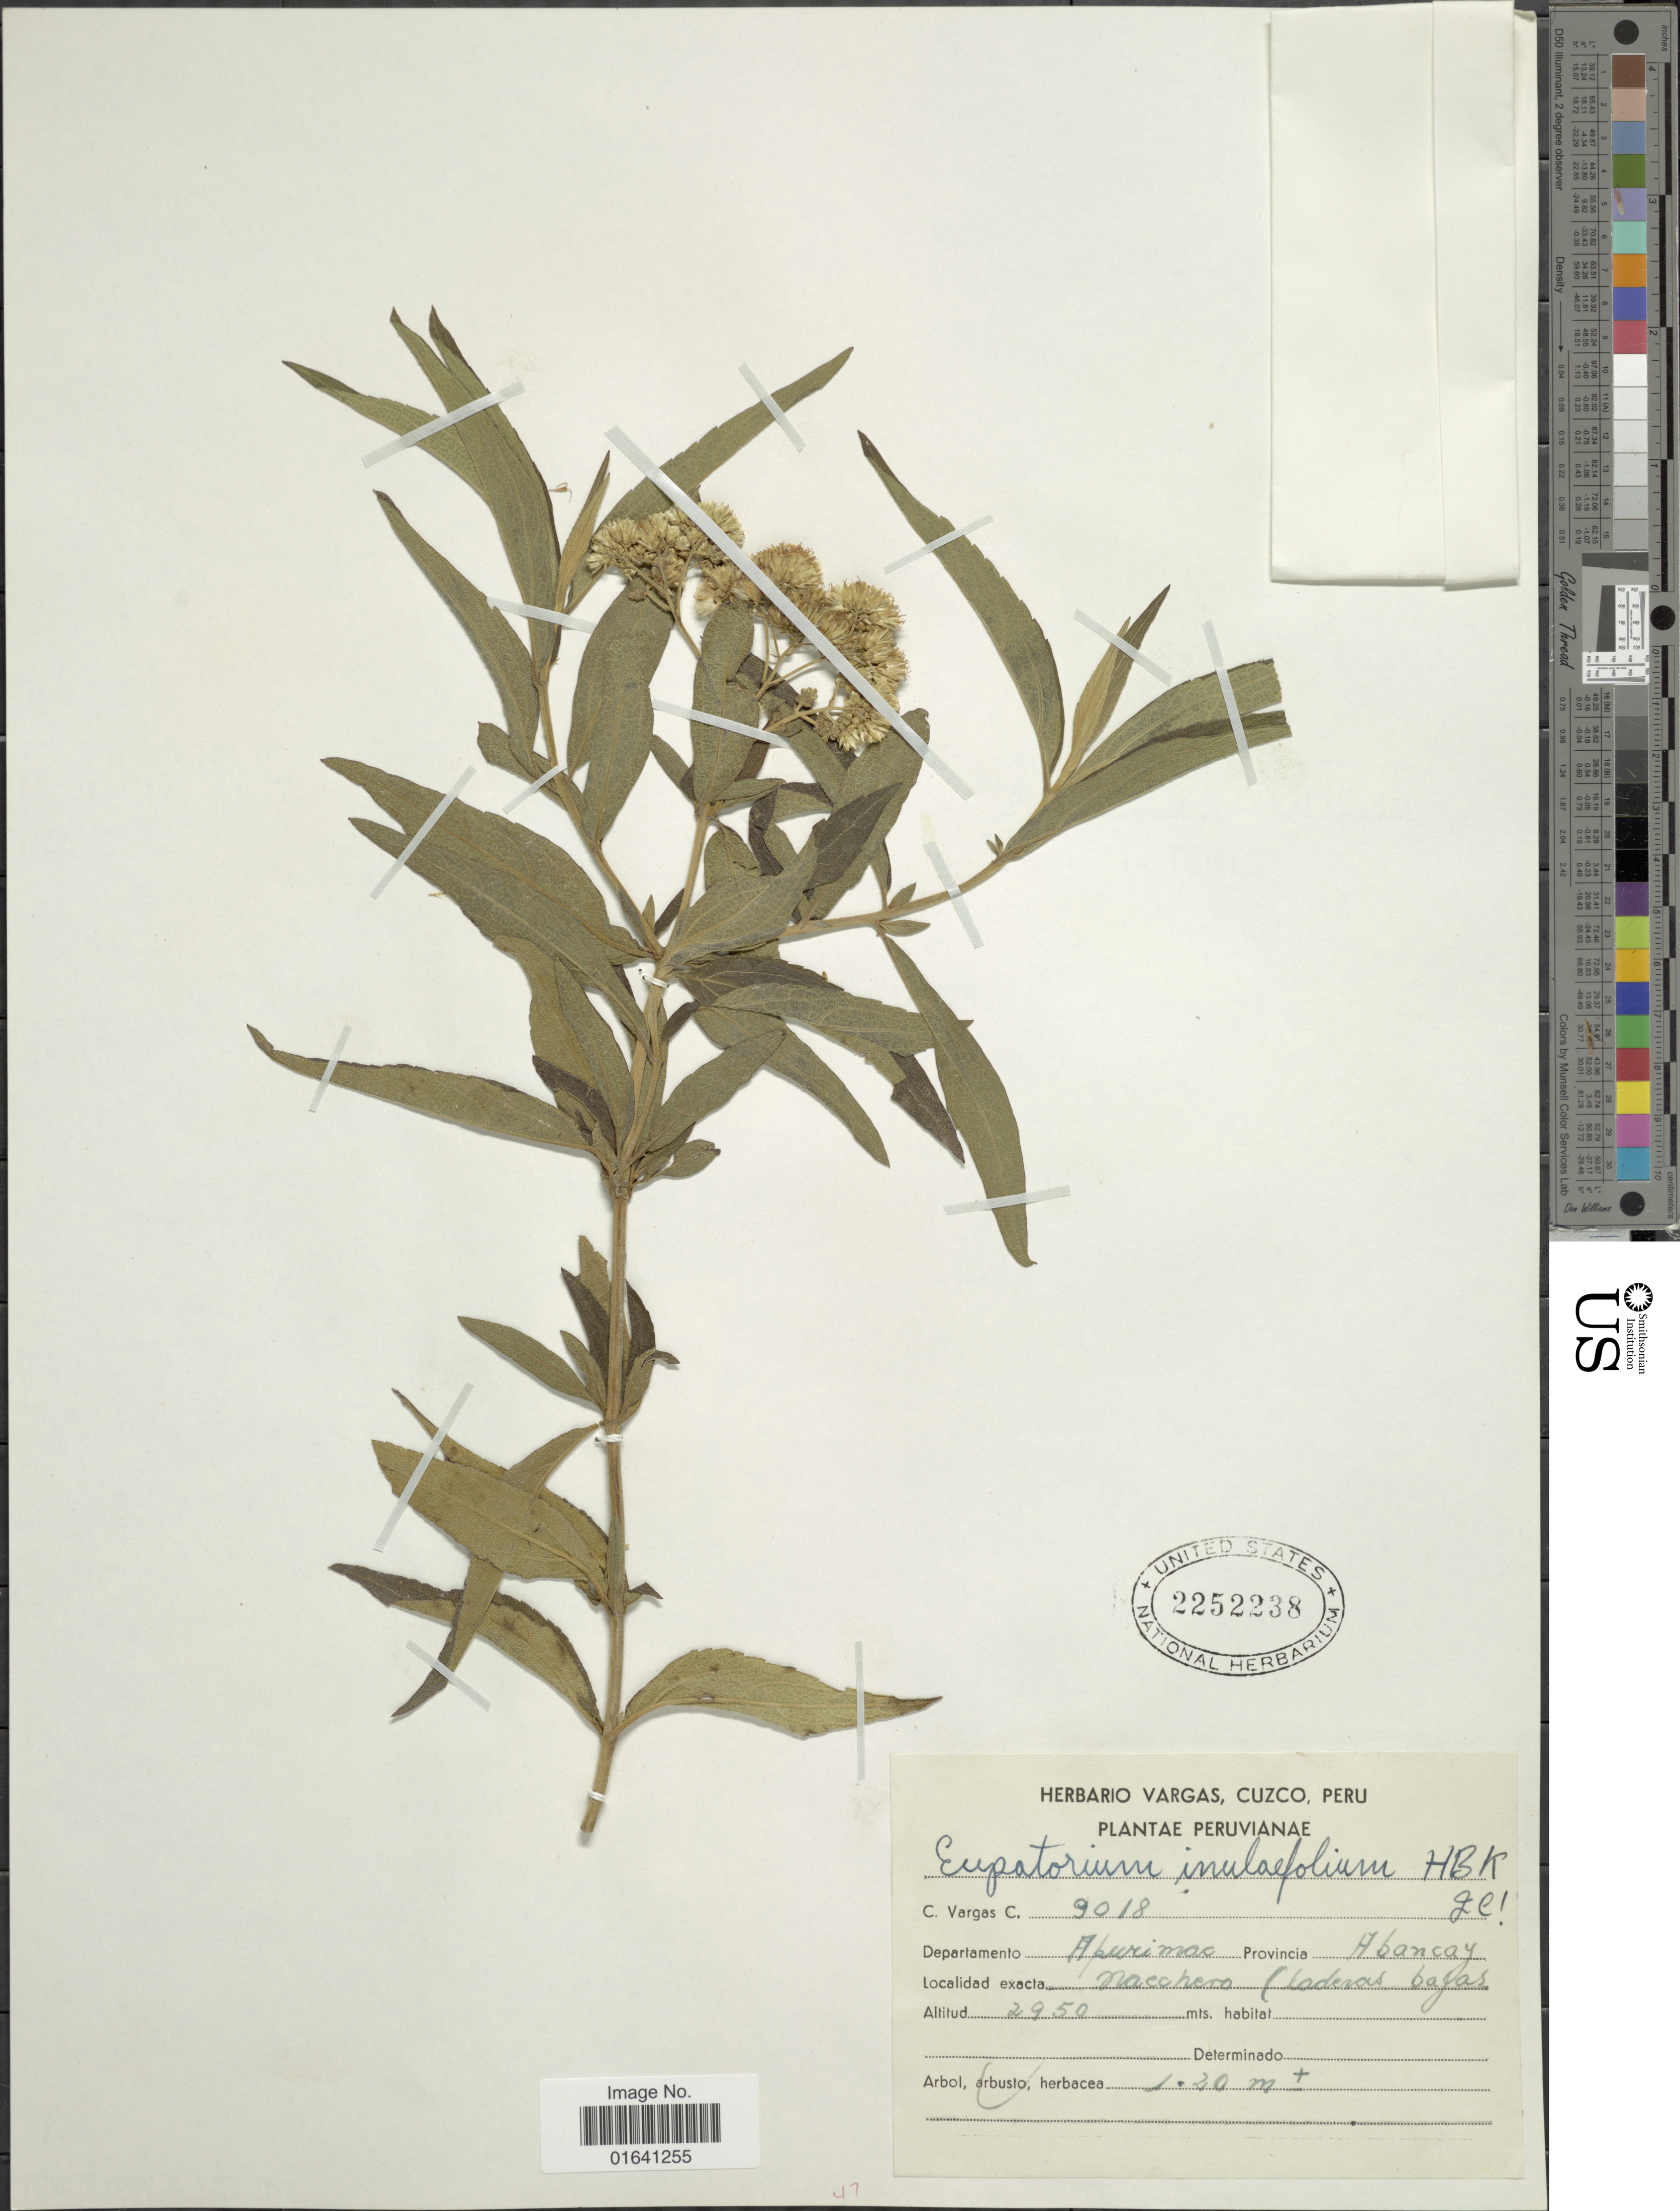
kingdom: Plantae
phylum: Tracheophyta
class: Magnoliopsida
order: Asterales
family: Asteraceae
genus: Austroeupatorium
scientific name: Austroeupatorium inulaefolium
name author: (Kunth) R.M. King & H. Rob.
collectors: C. Vargas Calderón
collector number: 9018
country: Peru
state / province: Apurímac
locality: Departamento Apurimac, Provincia Abancay, Nacchero (laderas bajas)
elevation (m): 2950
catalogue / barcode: US 2252238